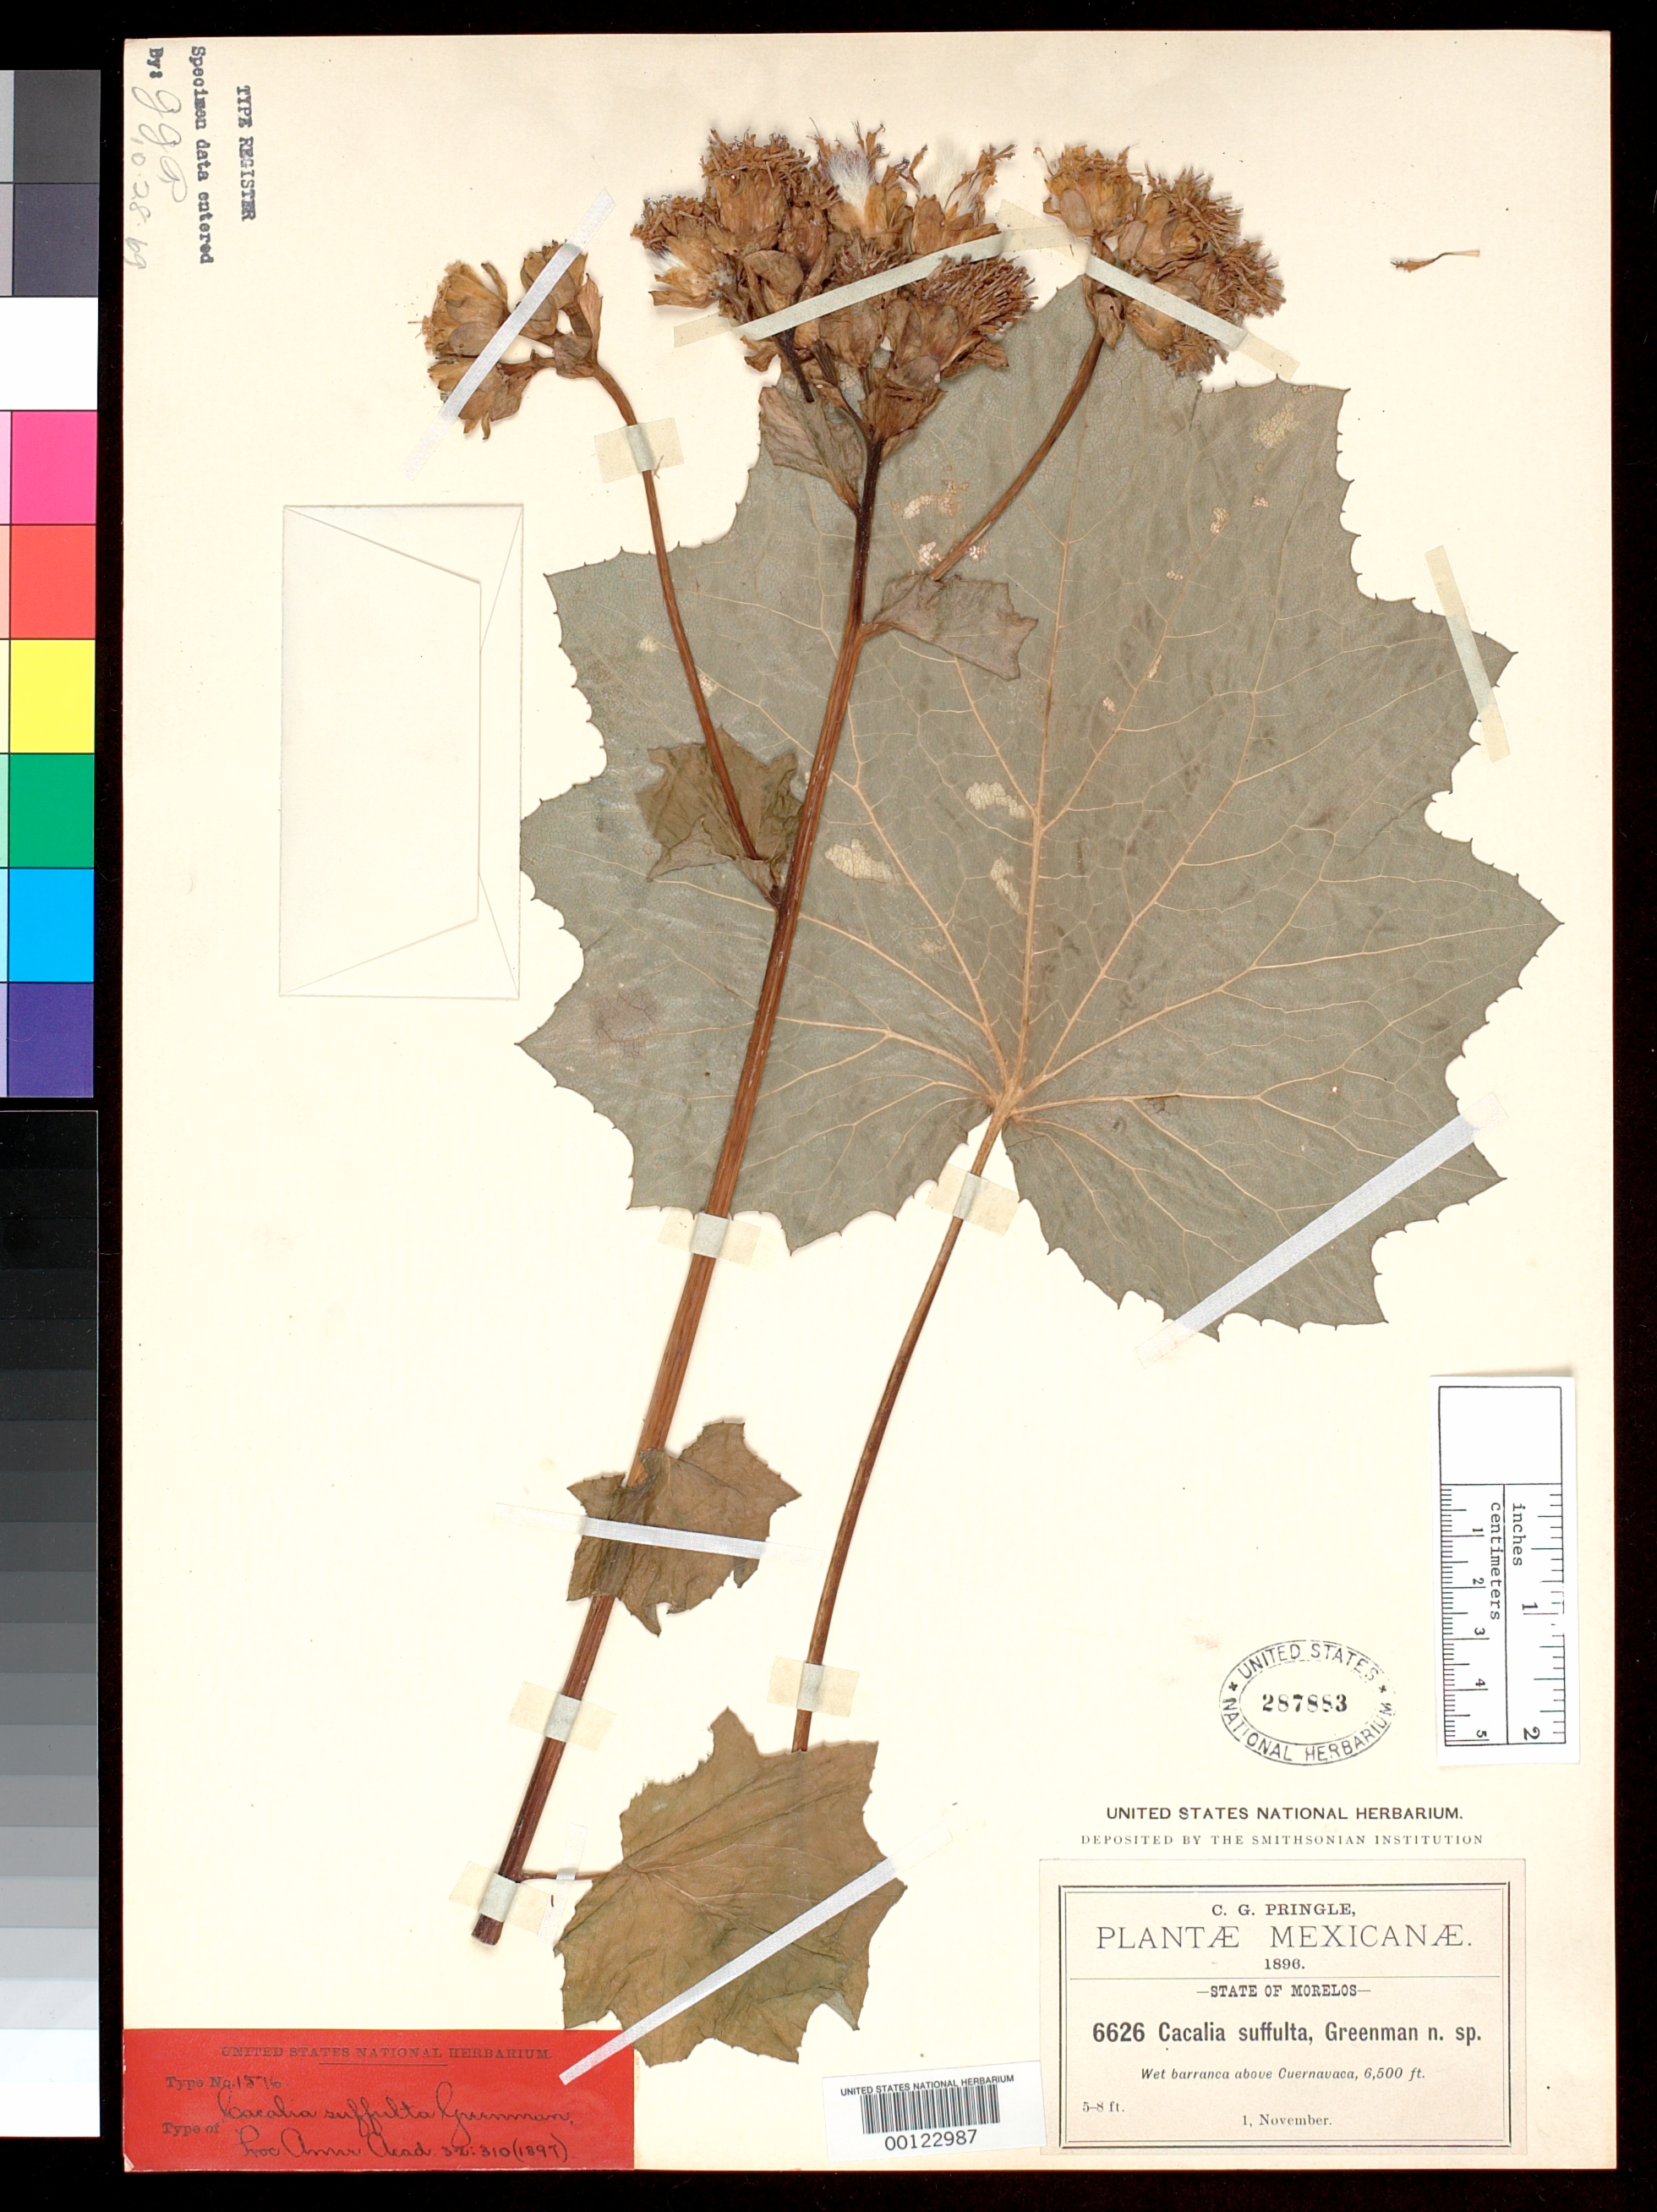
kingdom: Plantae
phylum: Tracheophyta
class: Magnoliopsida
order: Asterales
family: Asteraceae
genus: Cacalia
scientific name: Cacalia suffulta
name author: Greenm.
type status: Isotype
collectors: C. G. Pringle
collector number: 6626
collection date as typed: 01 Nov 1896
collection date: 1896-11-01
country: Mexico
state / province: Morelos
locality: Cuernavaca.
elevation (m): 2000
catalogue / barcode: US 287883